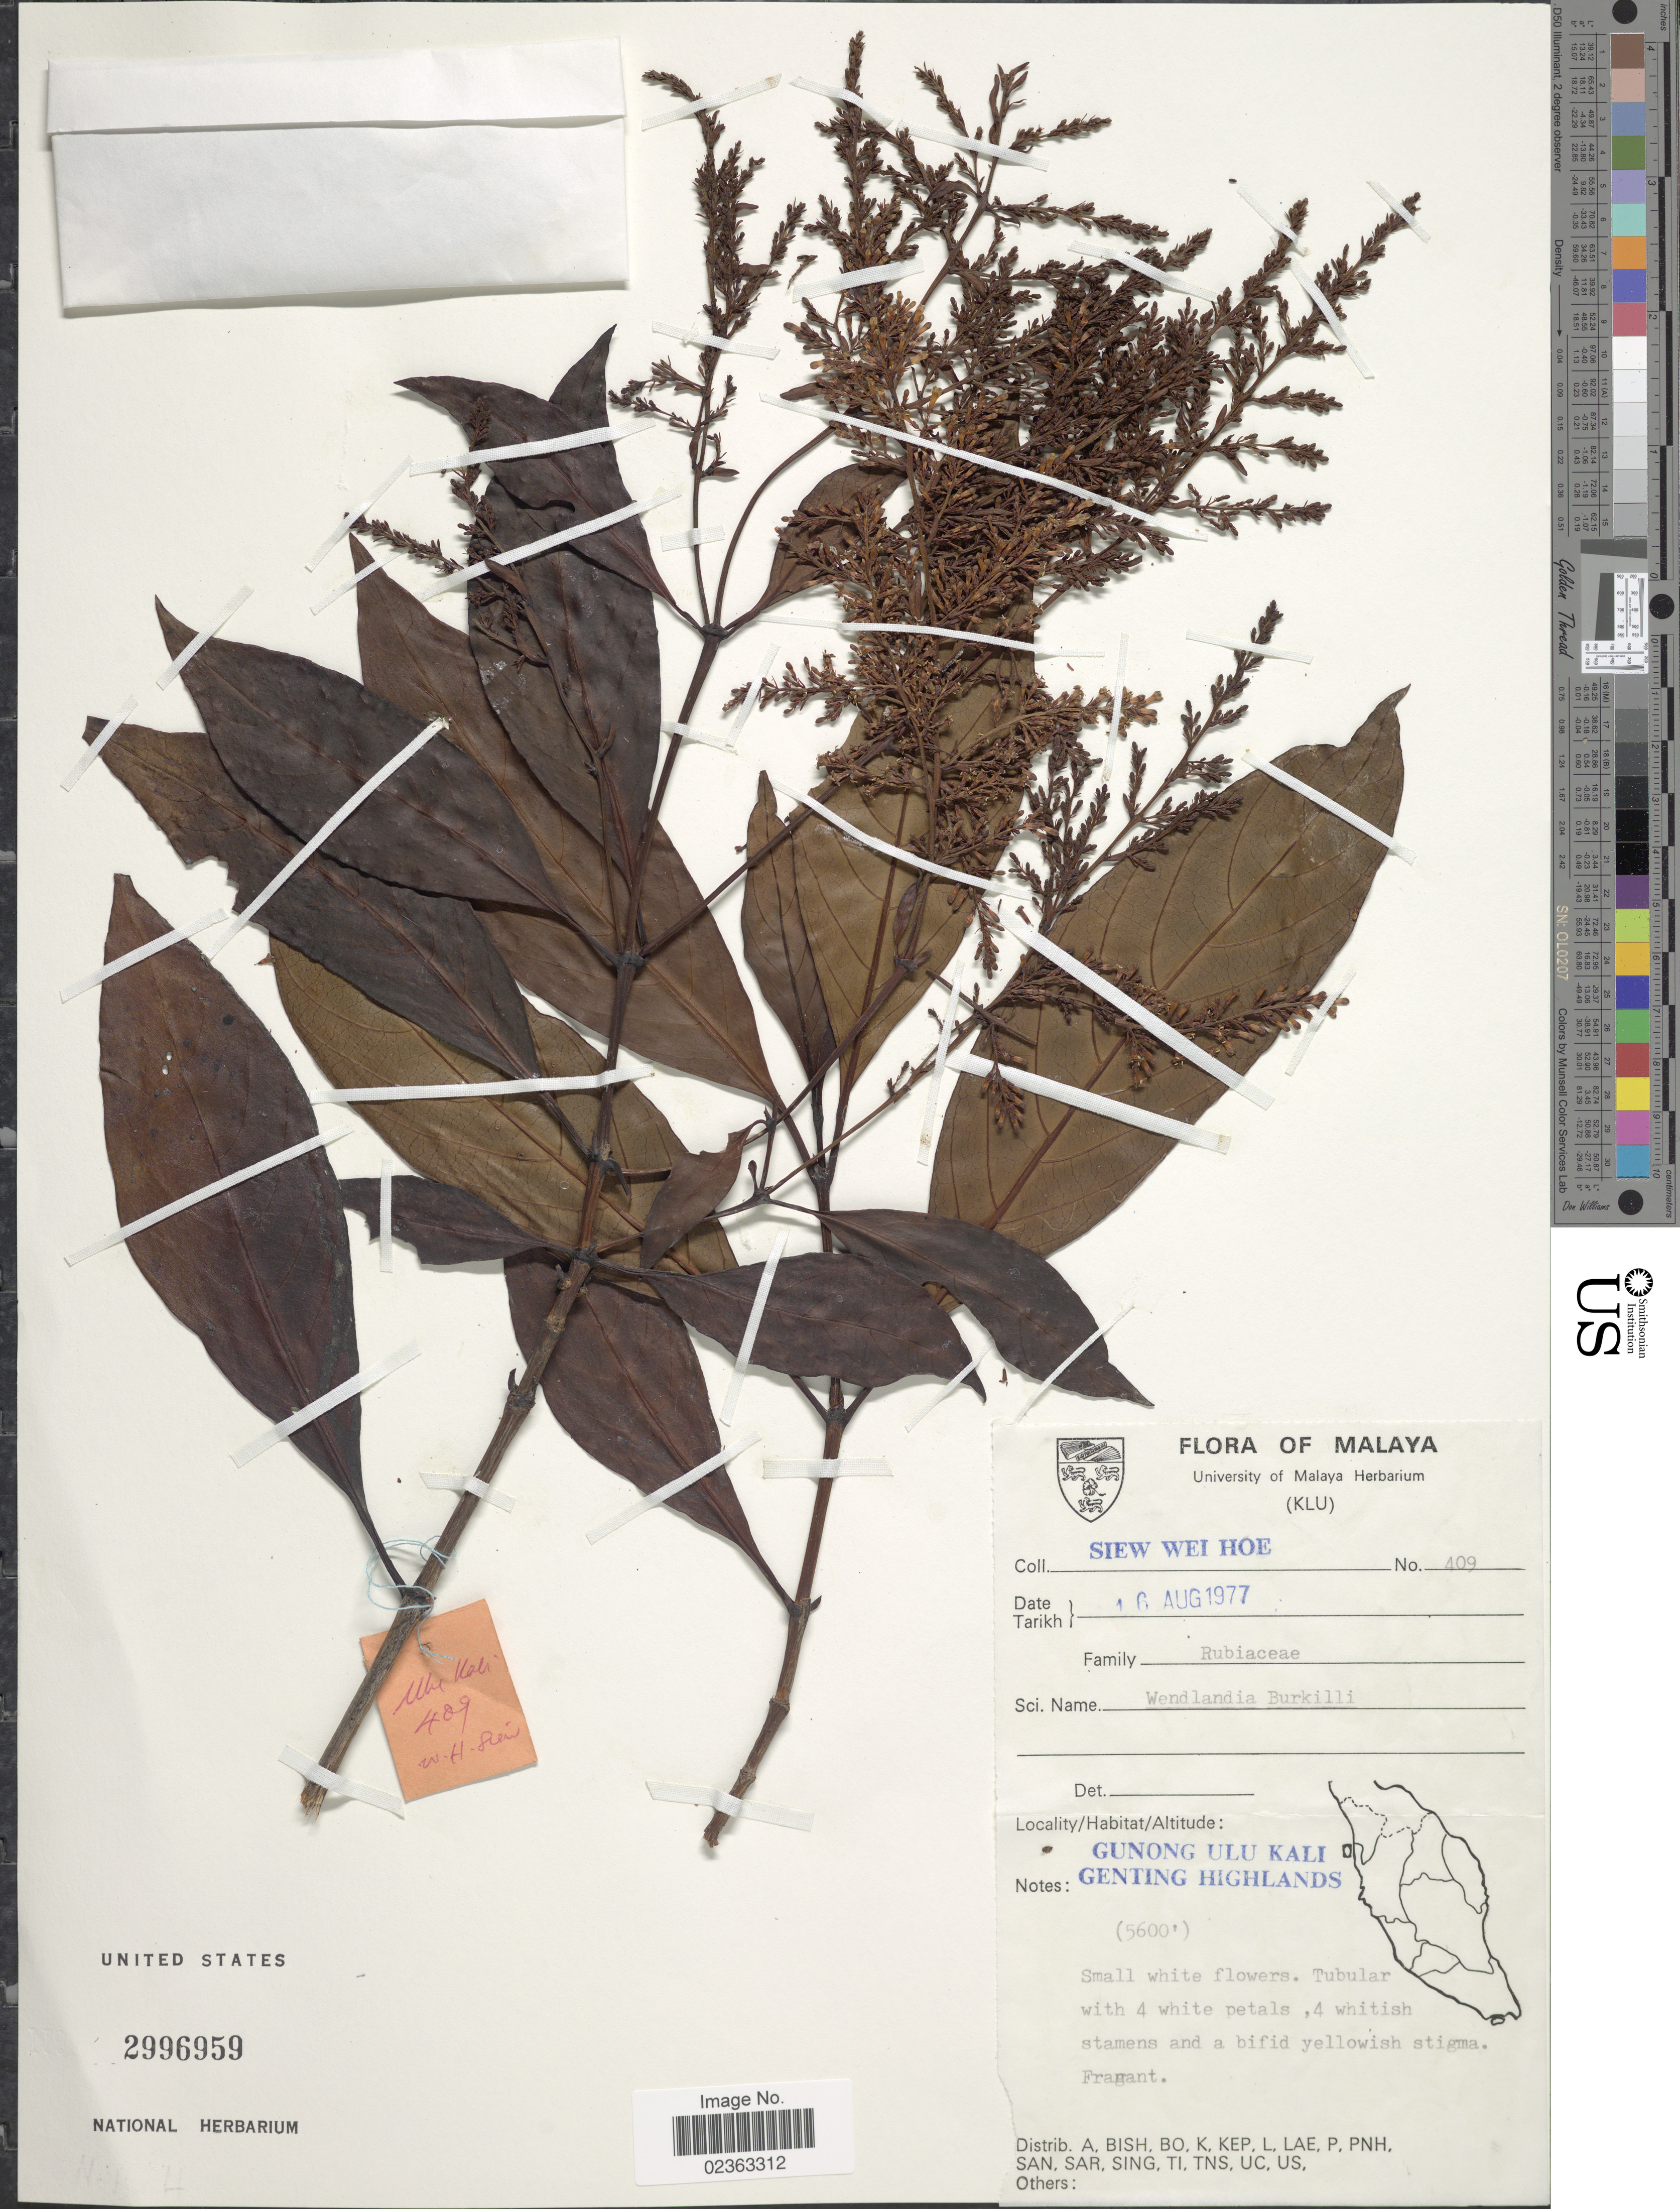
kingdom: Plantae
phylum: Tracheophyta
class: Magnoliopsida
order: Gentianales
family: Rubiaceae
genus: Wendlandia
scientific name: Wendlandia burkillii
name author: Cowan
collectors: W. H. Siew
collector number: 409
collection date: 1977-08-16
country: Malaysia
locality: Malaya, Gunong Ulu Kali, Genting Highlands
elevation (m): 1707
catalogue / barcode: US 2996959